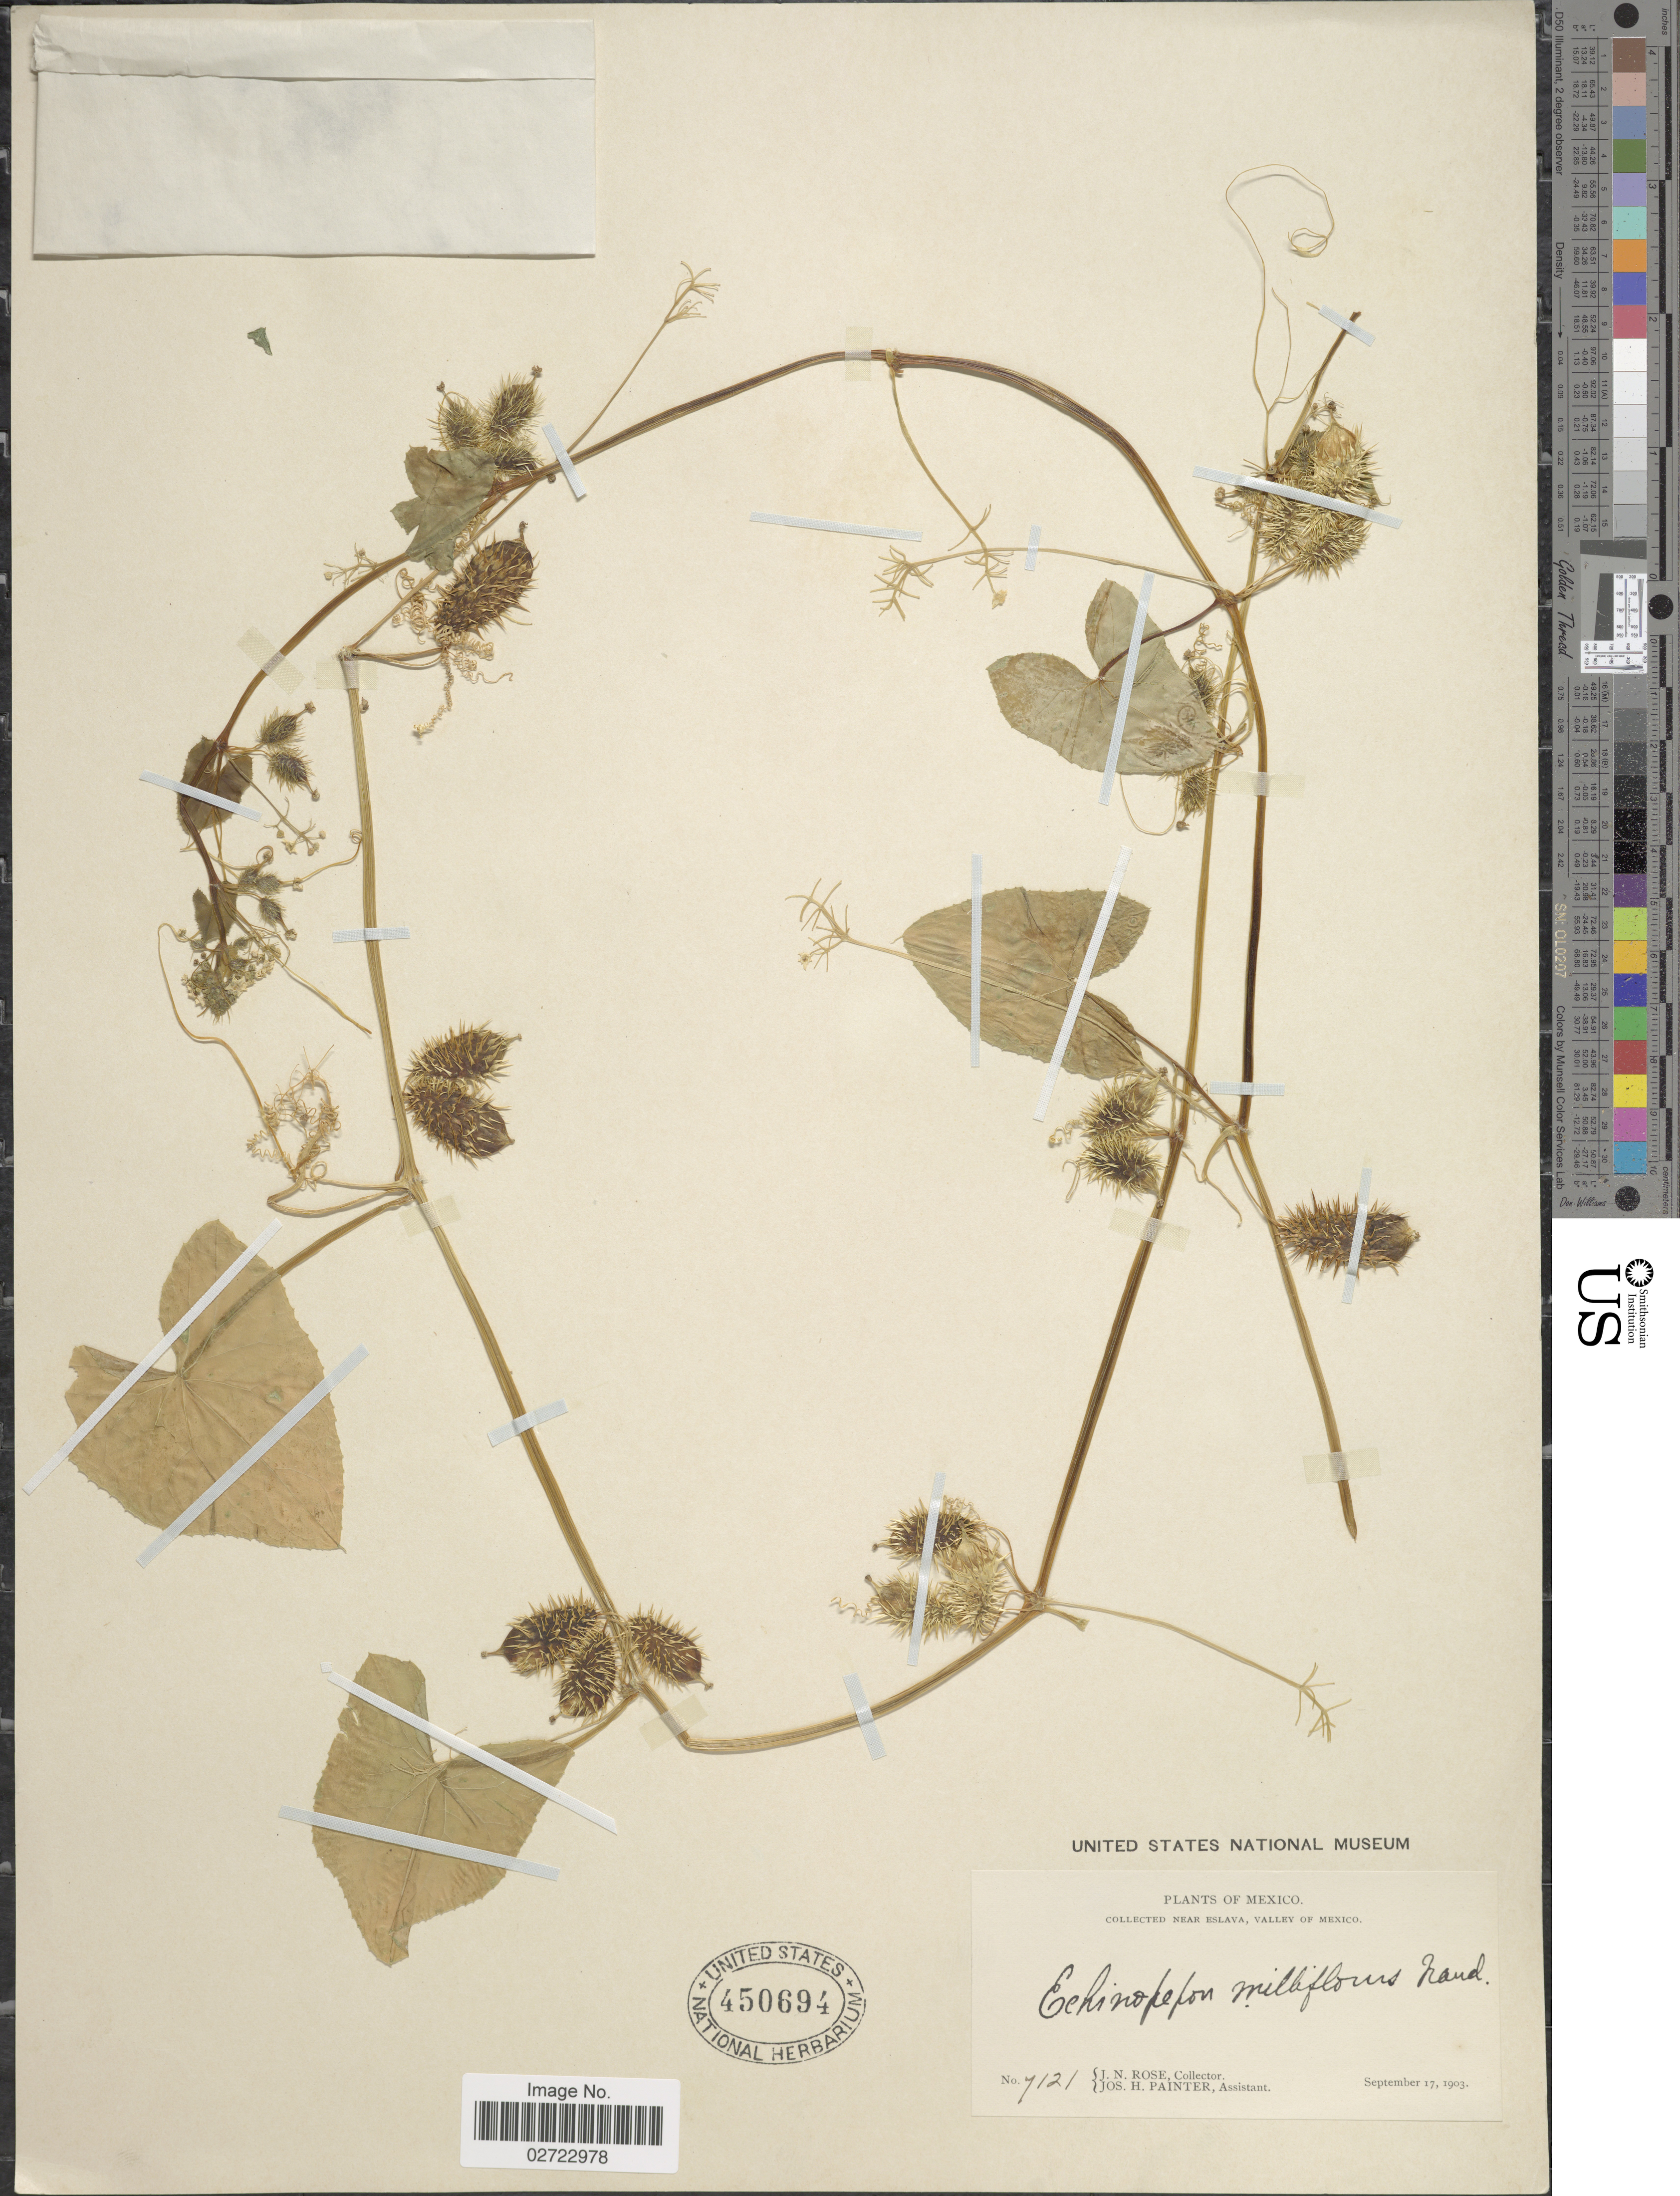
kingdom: Plantae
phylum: Tracheophyta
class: Magnoliopsida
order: Cucurbitales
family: Cucurbitaceae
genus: Echinopepon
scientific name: Echinopepon milleflorus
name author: Naudin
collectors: J. N. Rose & J. H. Painter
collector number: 7121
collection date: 1903-09-17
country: Mexico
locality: Near Eslava, Valley of Mexico.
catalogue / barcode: US 450694